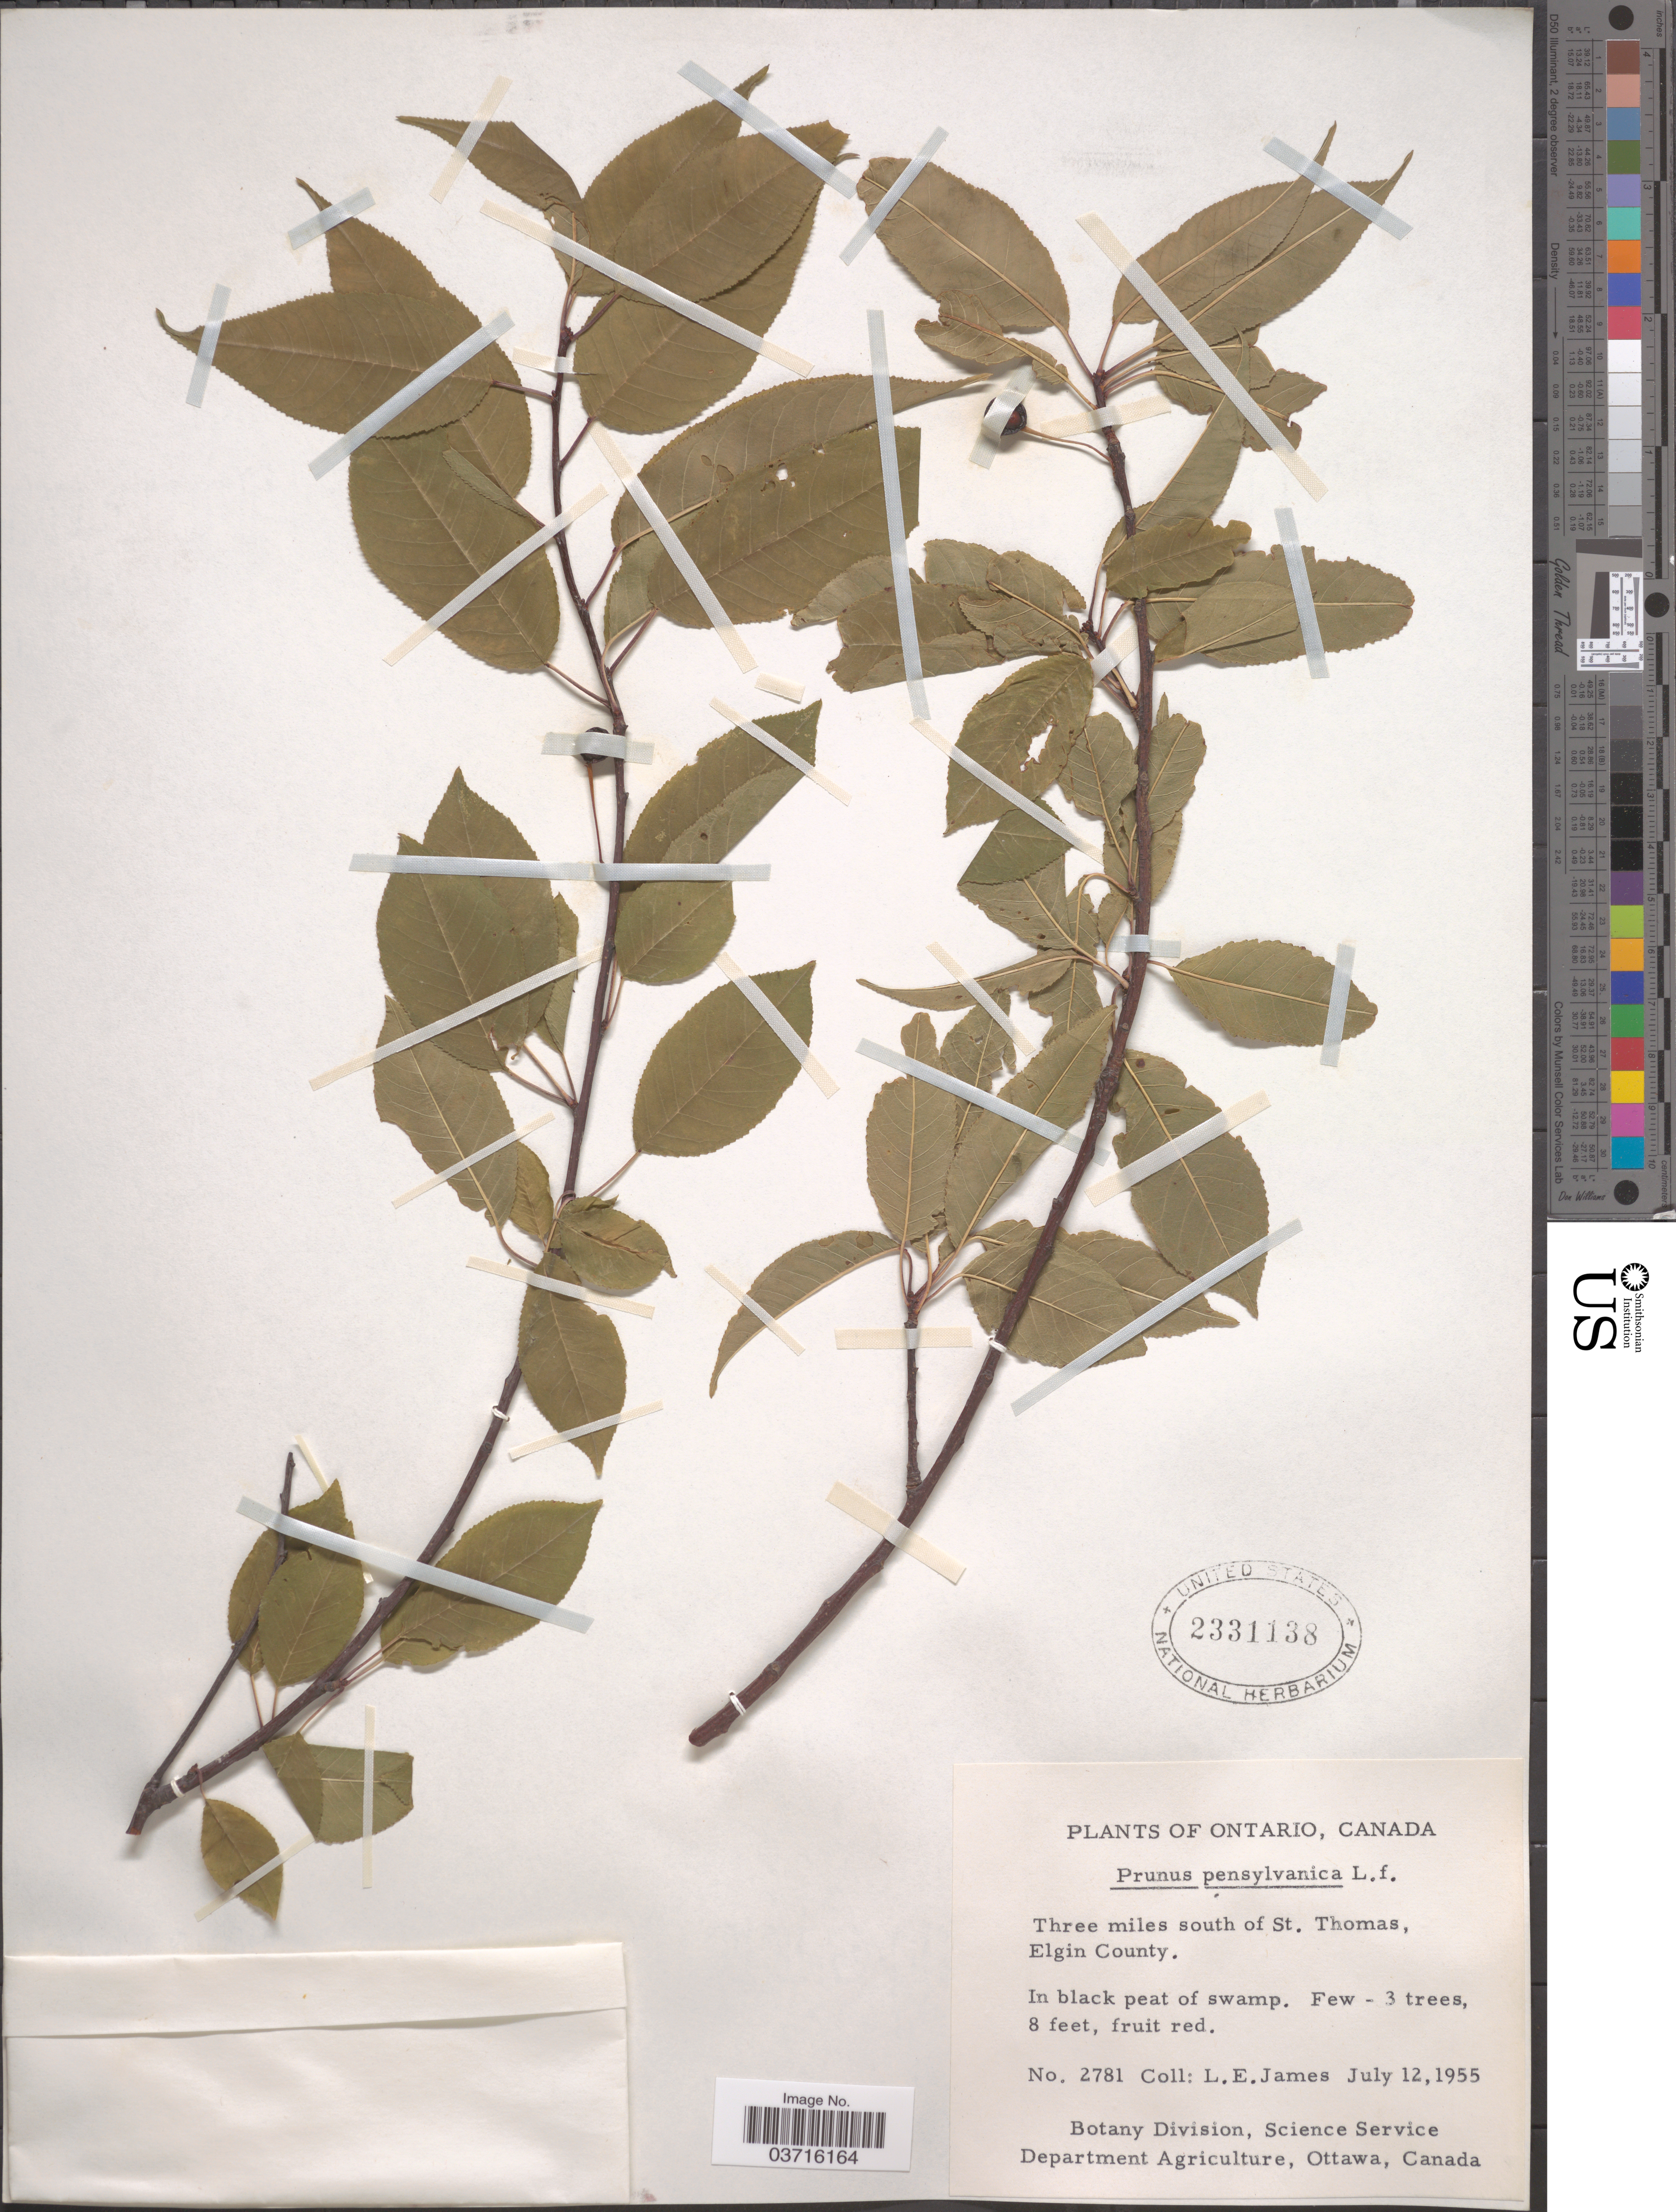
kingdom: Plantae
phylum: Tracheophyta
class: Magnoliopsida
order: Rosales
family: Rosaceae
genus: Prunus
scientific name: Prunus pensylvanica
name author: L. f.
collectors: L. E. James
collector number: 2781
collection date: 1955-07-12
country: Canada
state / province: Ontario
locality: Three miles south of St. Thomas, Elgin County.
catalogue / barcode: US 2331138